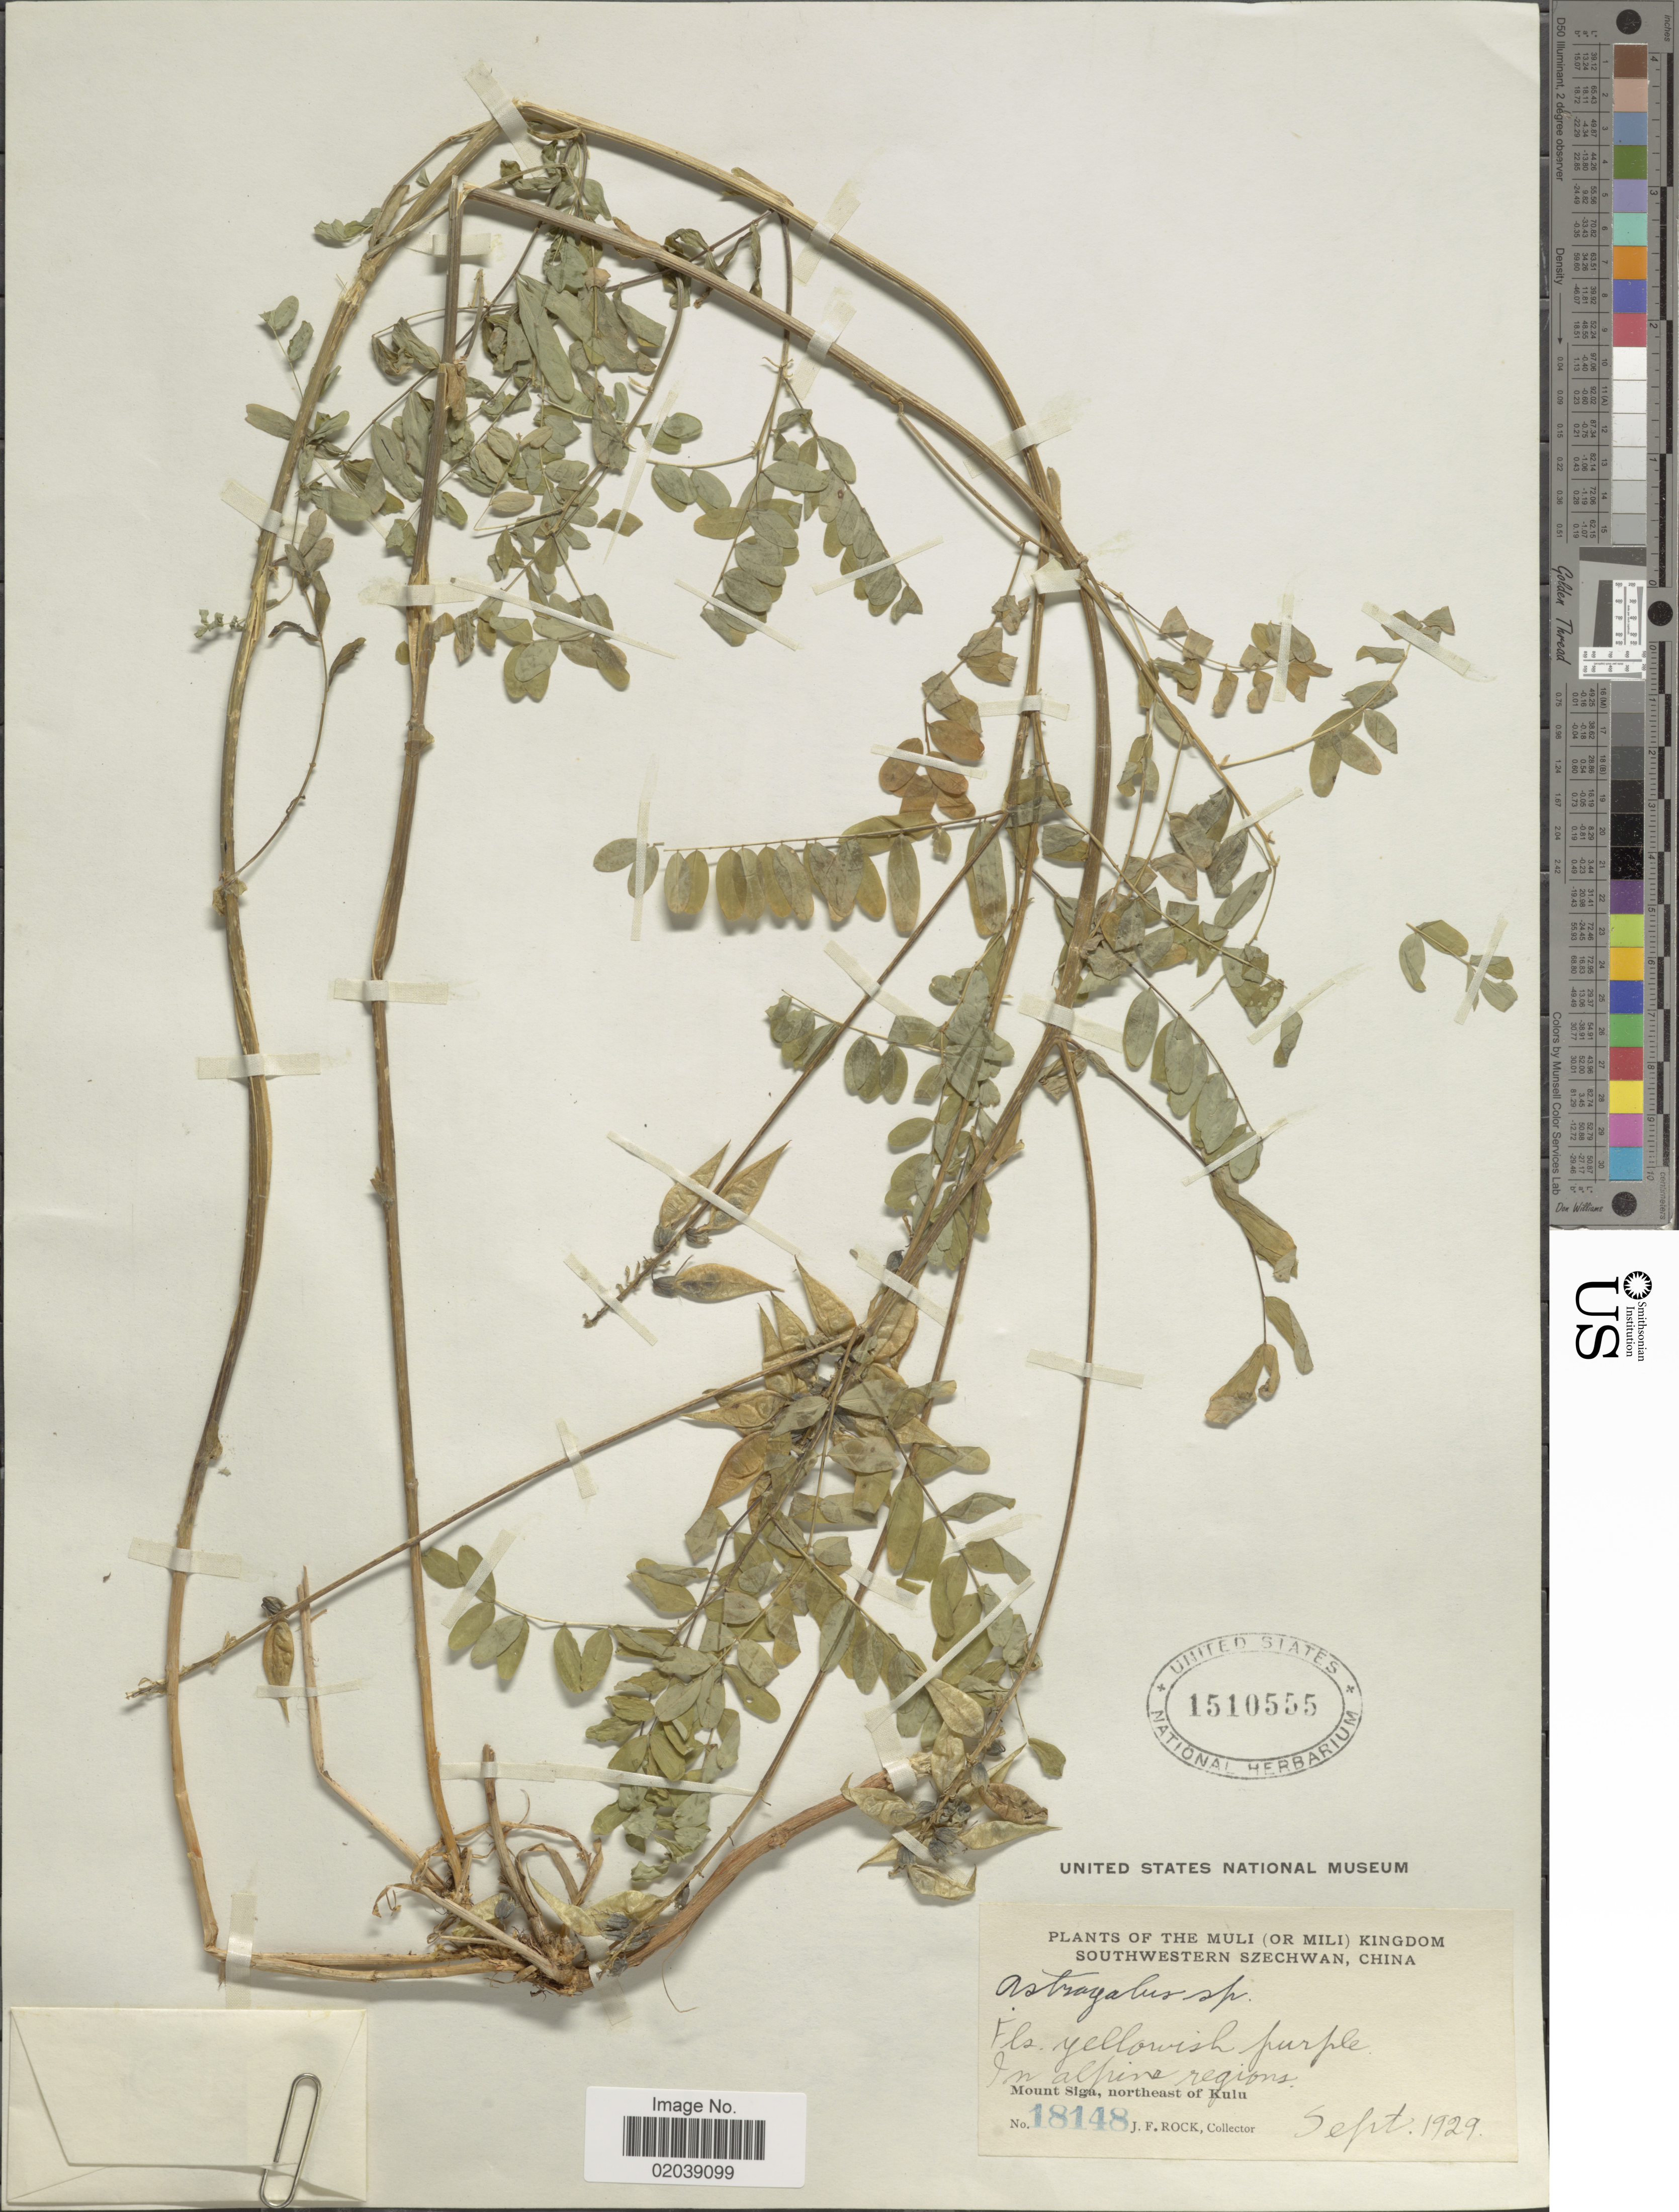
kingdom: Plantae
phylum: Tracheophyta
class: Magnoliopsida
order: Fabales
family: Fabaceae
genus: Astragalus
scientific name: Astragalus sp.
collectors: J. Rock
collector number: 18148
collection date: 1929-09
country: China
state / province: Sichuan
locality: Muli (or Mili) Kingdom, Southwestern Szechwan. In alpine regions. Mount Siga, northeast of Kulu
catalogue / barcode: US 1510555